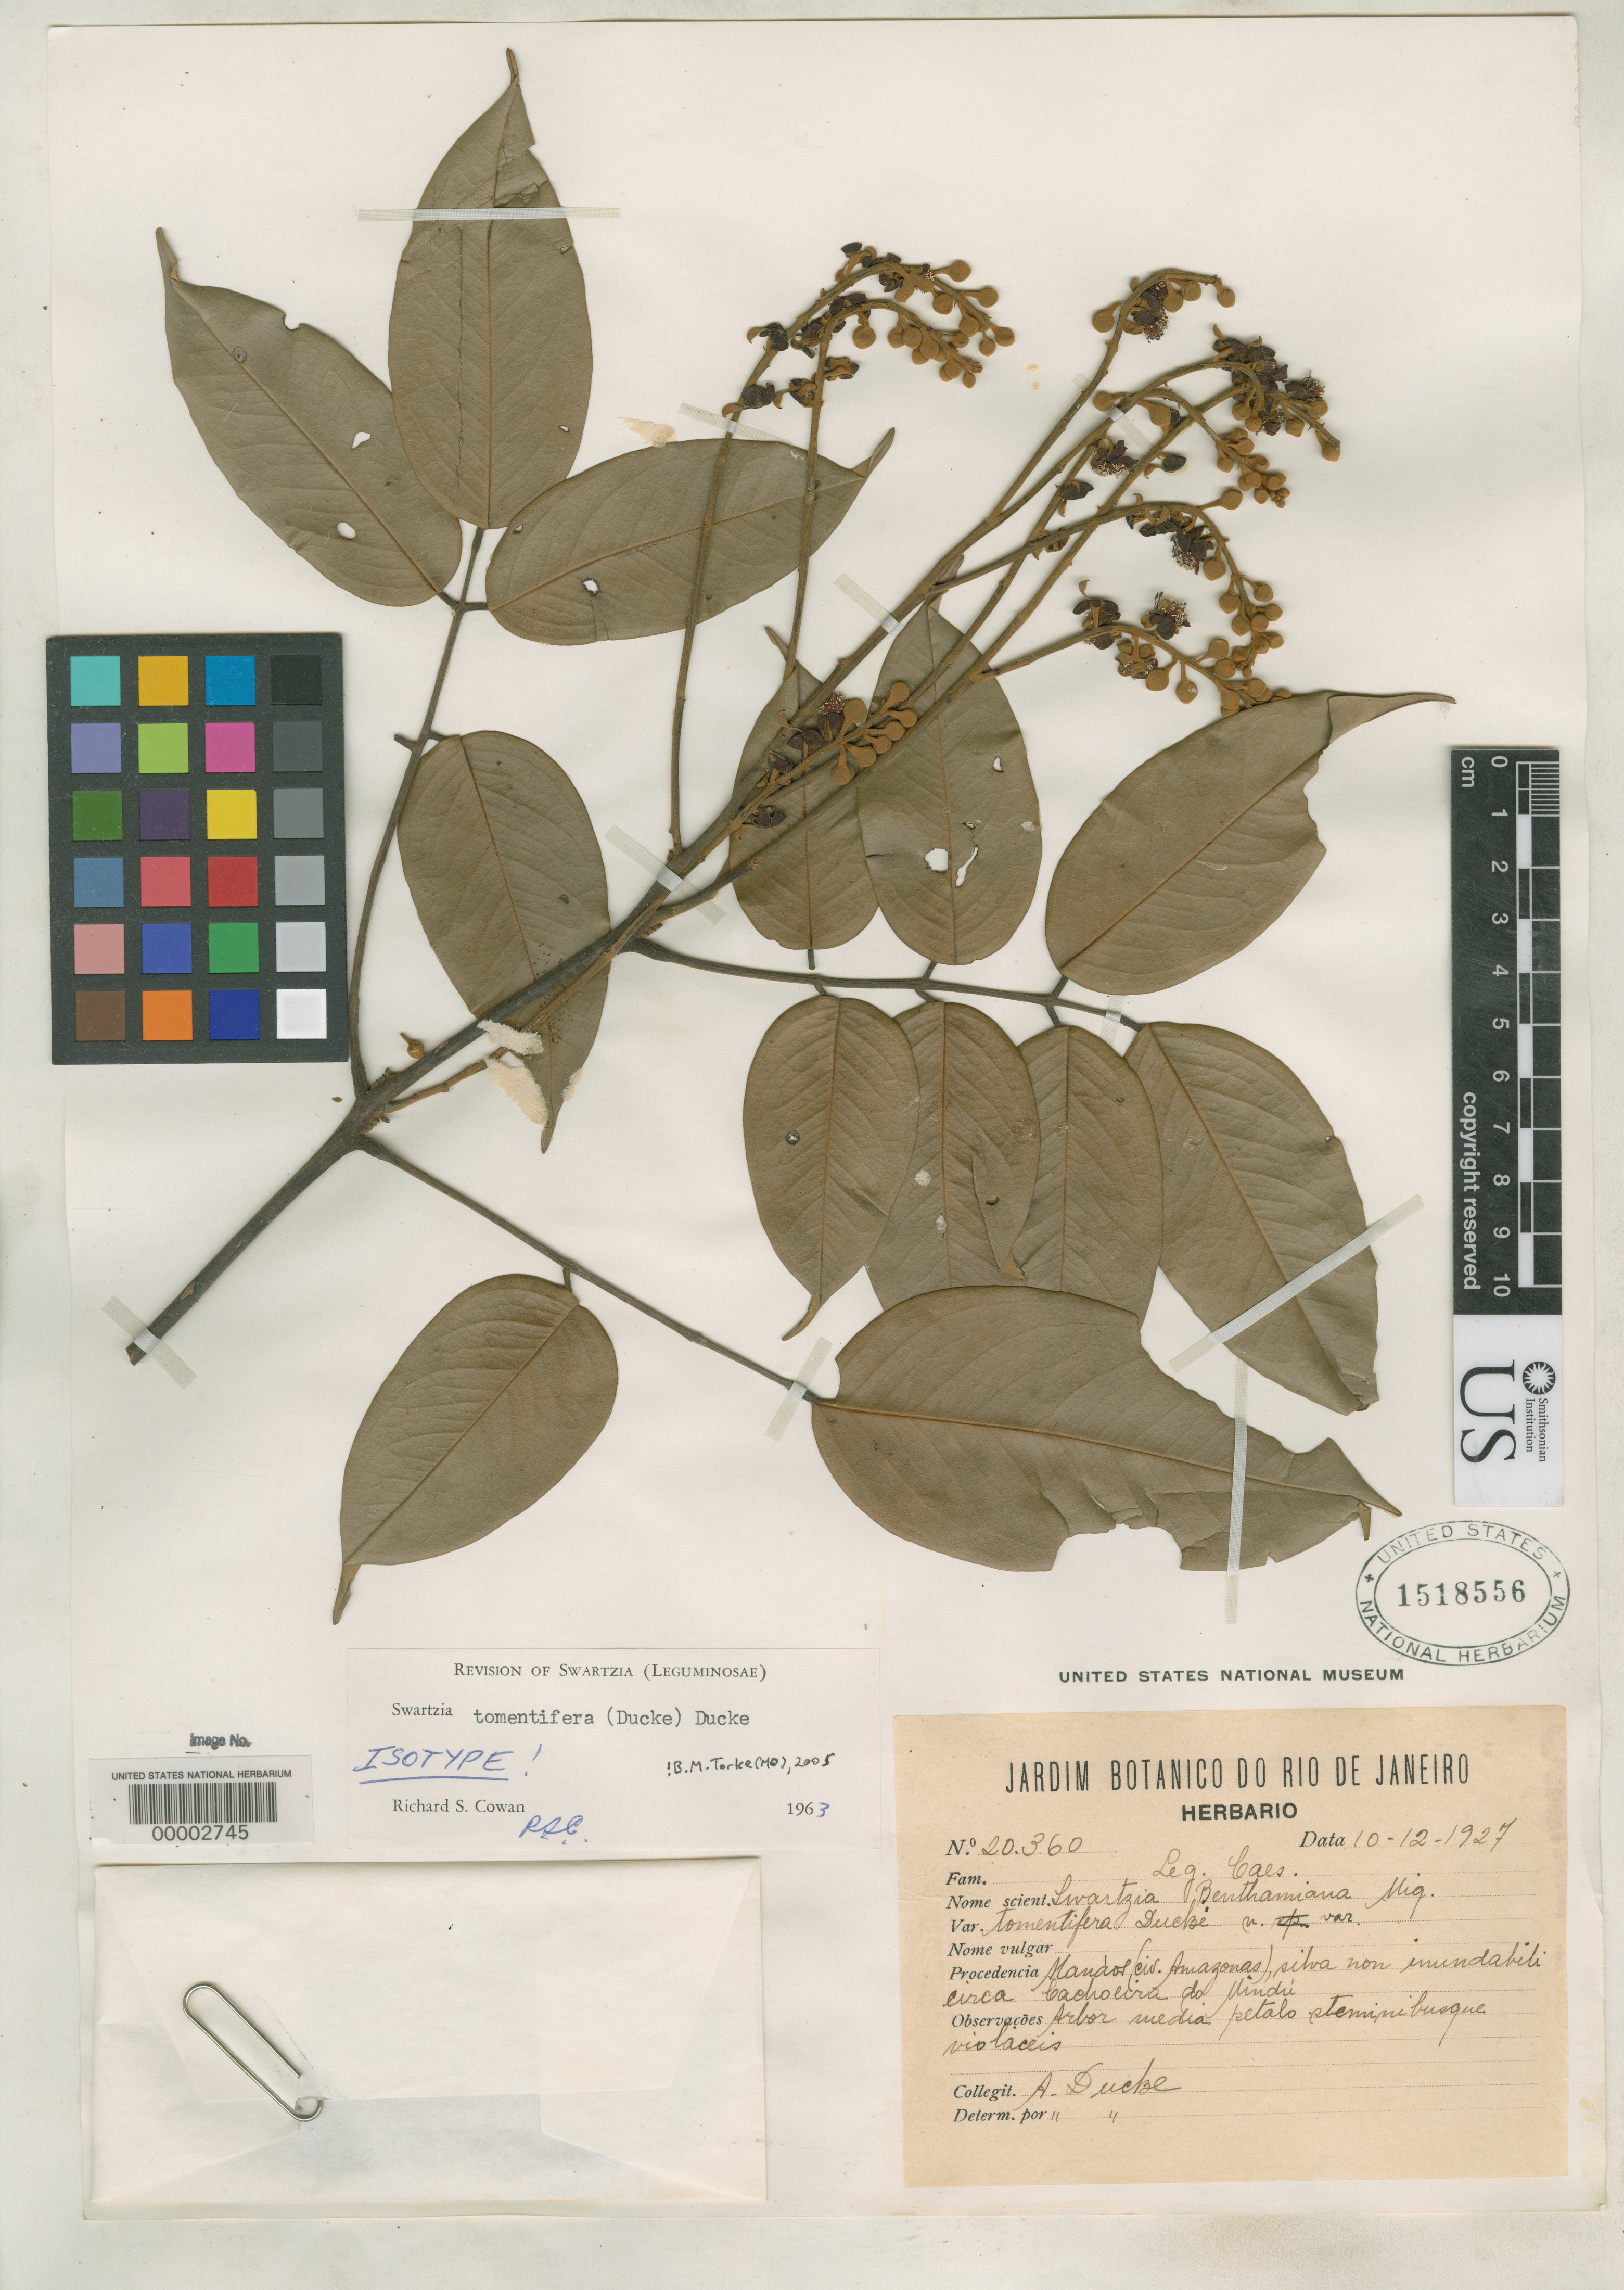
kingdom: Plantae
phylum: Tracheophyta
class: Magnoliopsida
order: Fabales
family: Fabaceae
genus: Swartzia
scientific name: Swartzia benthamiana var. tomentifera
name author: Ducke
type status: Isotype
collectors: A. Ducke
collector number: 20360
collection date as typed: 10 Dec 1927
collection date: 1927-12-10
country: Brazil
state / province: Amazonas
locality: Manaos near Cachoeira do Mindu.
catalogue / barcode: US 1518556